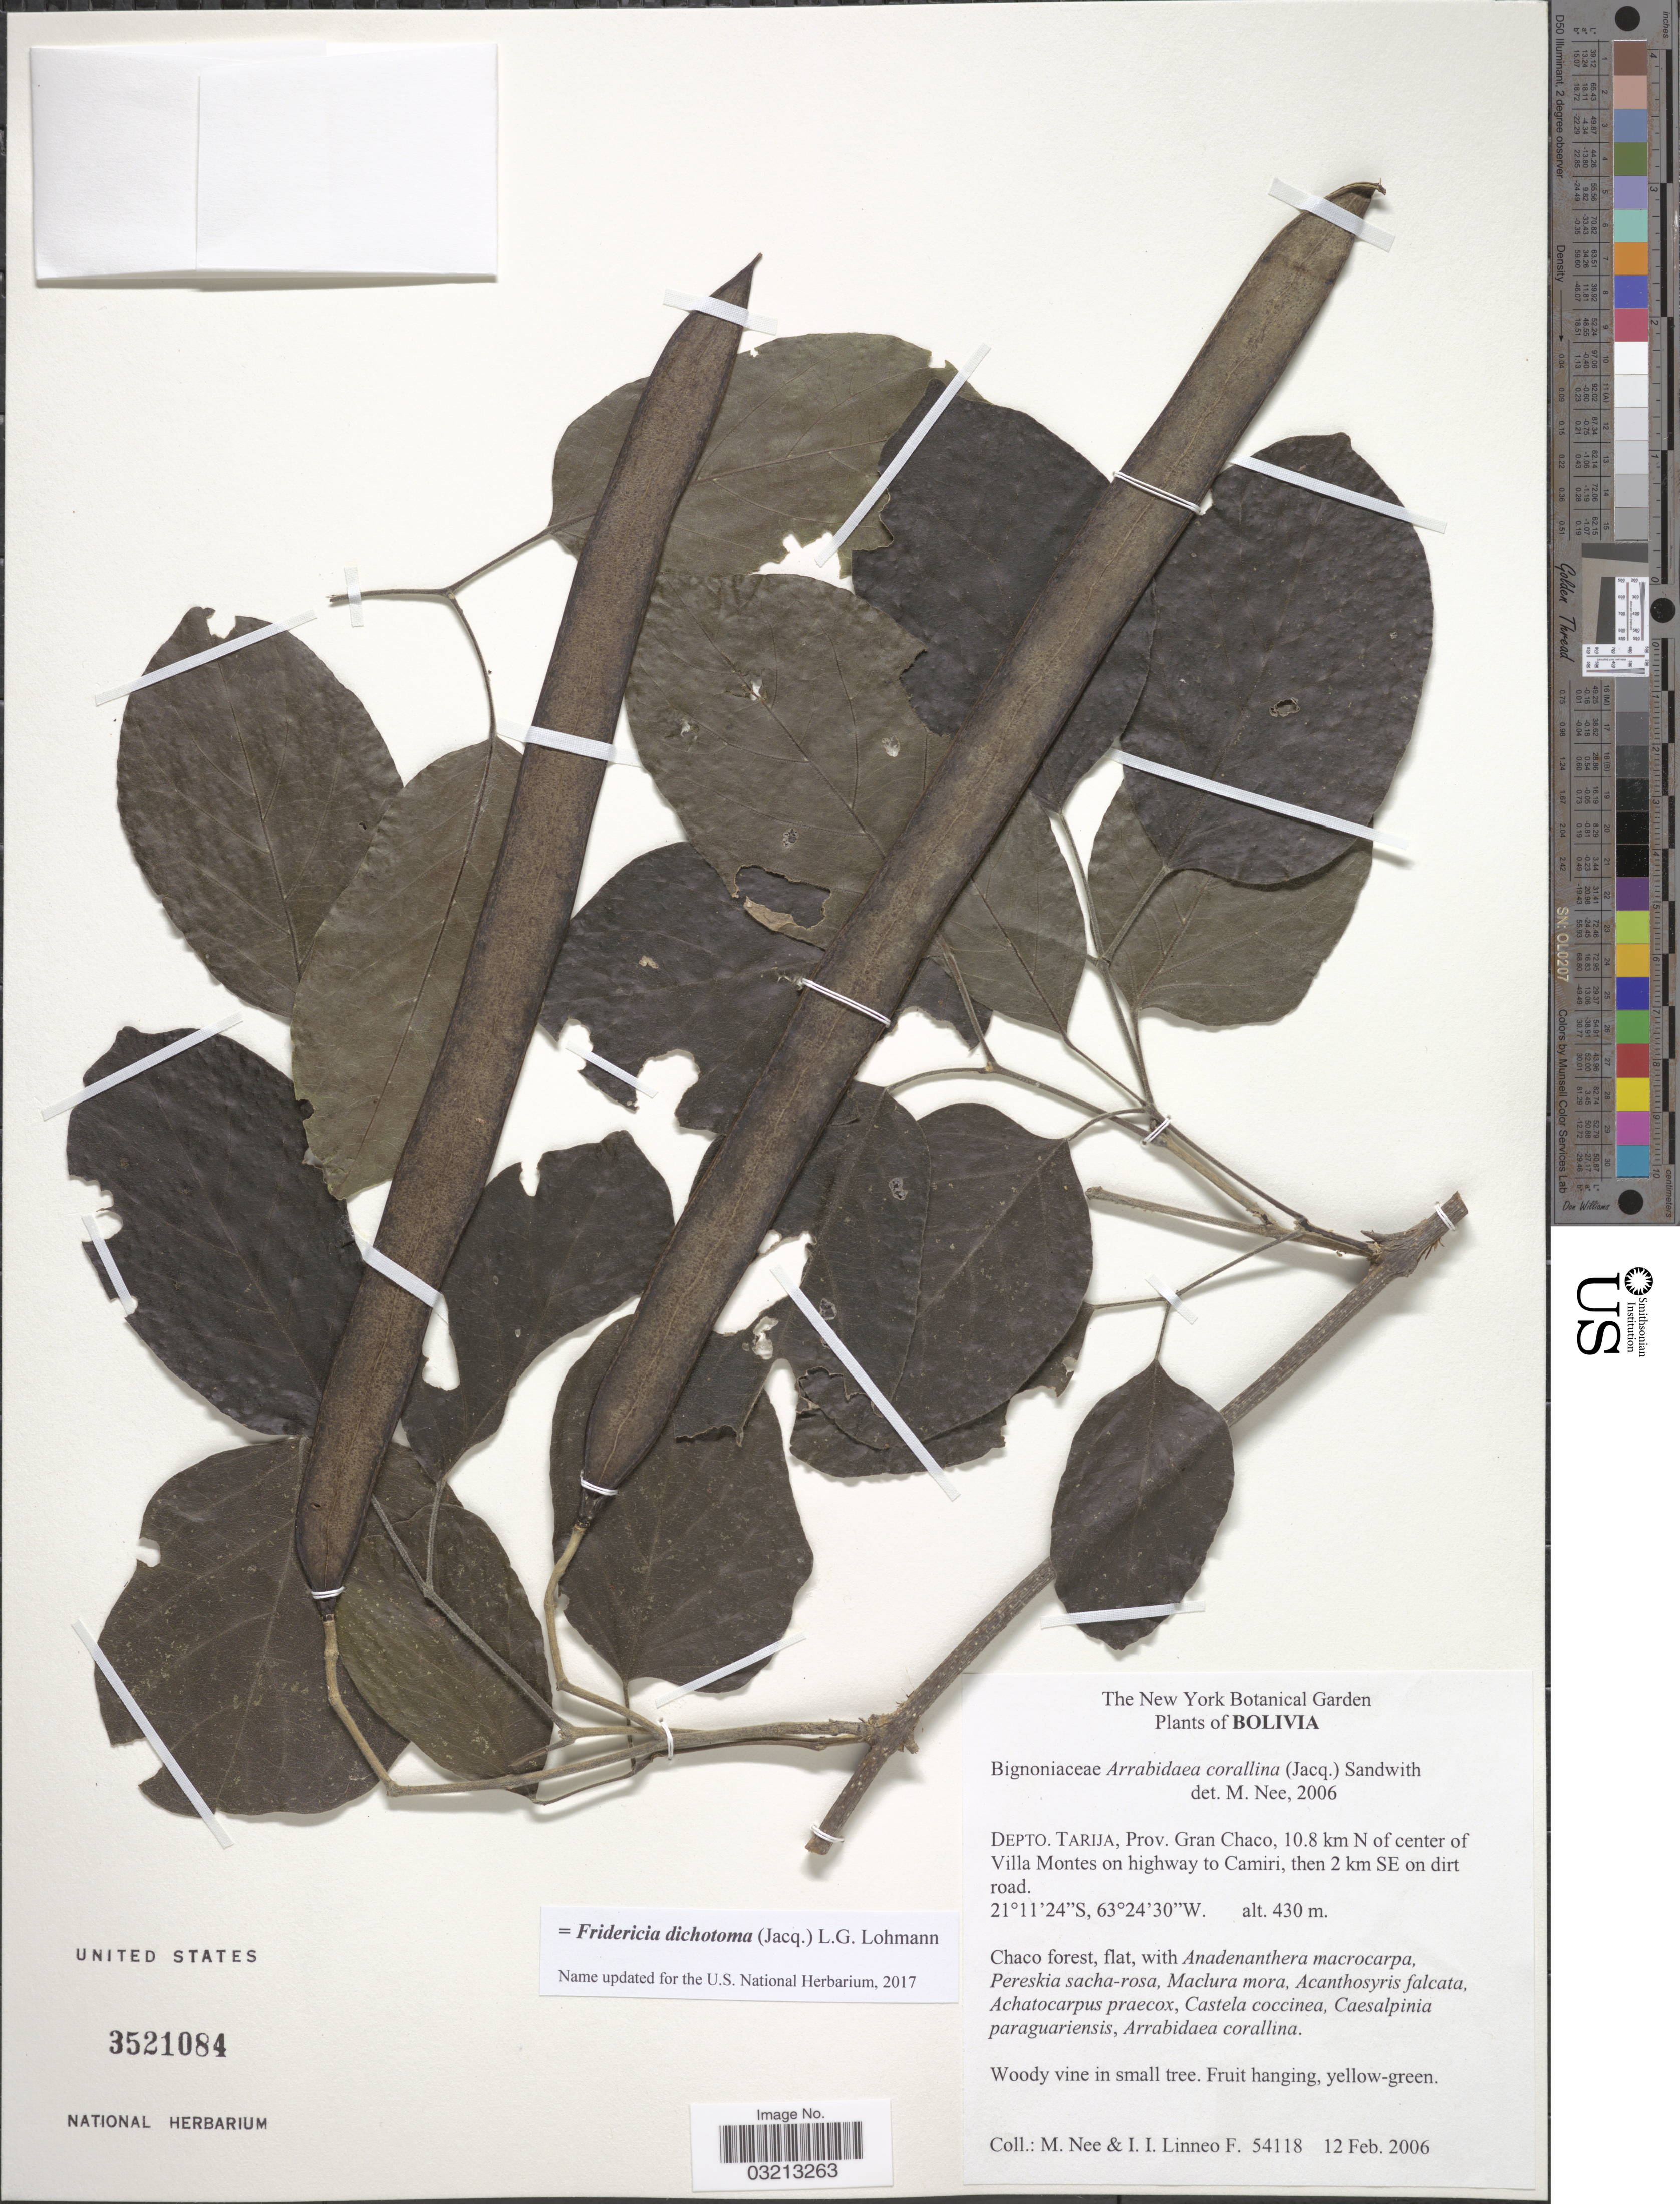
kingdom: Plantae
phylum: Tracheophyta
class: Magnoliopsida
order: Lamiales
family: Bignoniaceae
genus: Fridericia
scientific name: Fridericia dichotoma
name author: (Jacq.) L.G. Lohmann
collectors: I. Linneo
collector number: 54118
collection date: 2006-02-12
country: Bolivia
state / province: Tarija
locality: Depto. Tarija, Prov. Gran Chaco, 10.8 km N of center of Villa Montes on highway to Camiri, then 2 km SE on dirt road.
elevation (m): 430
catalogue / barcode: US 3521084